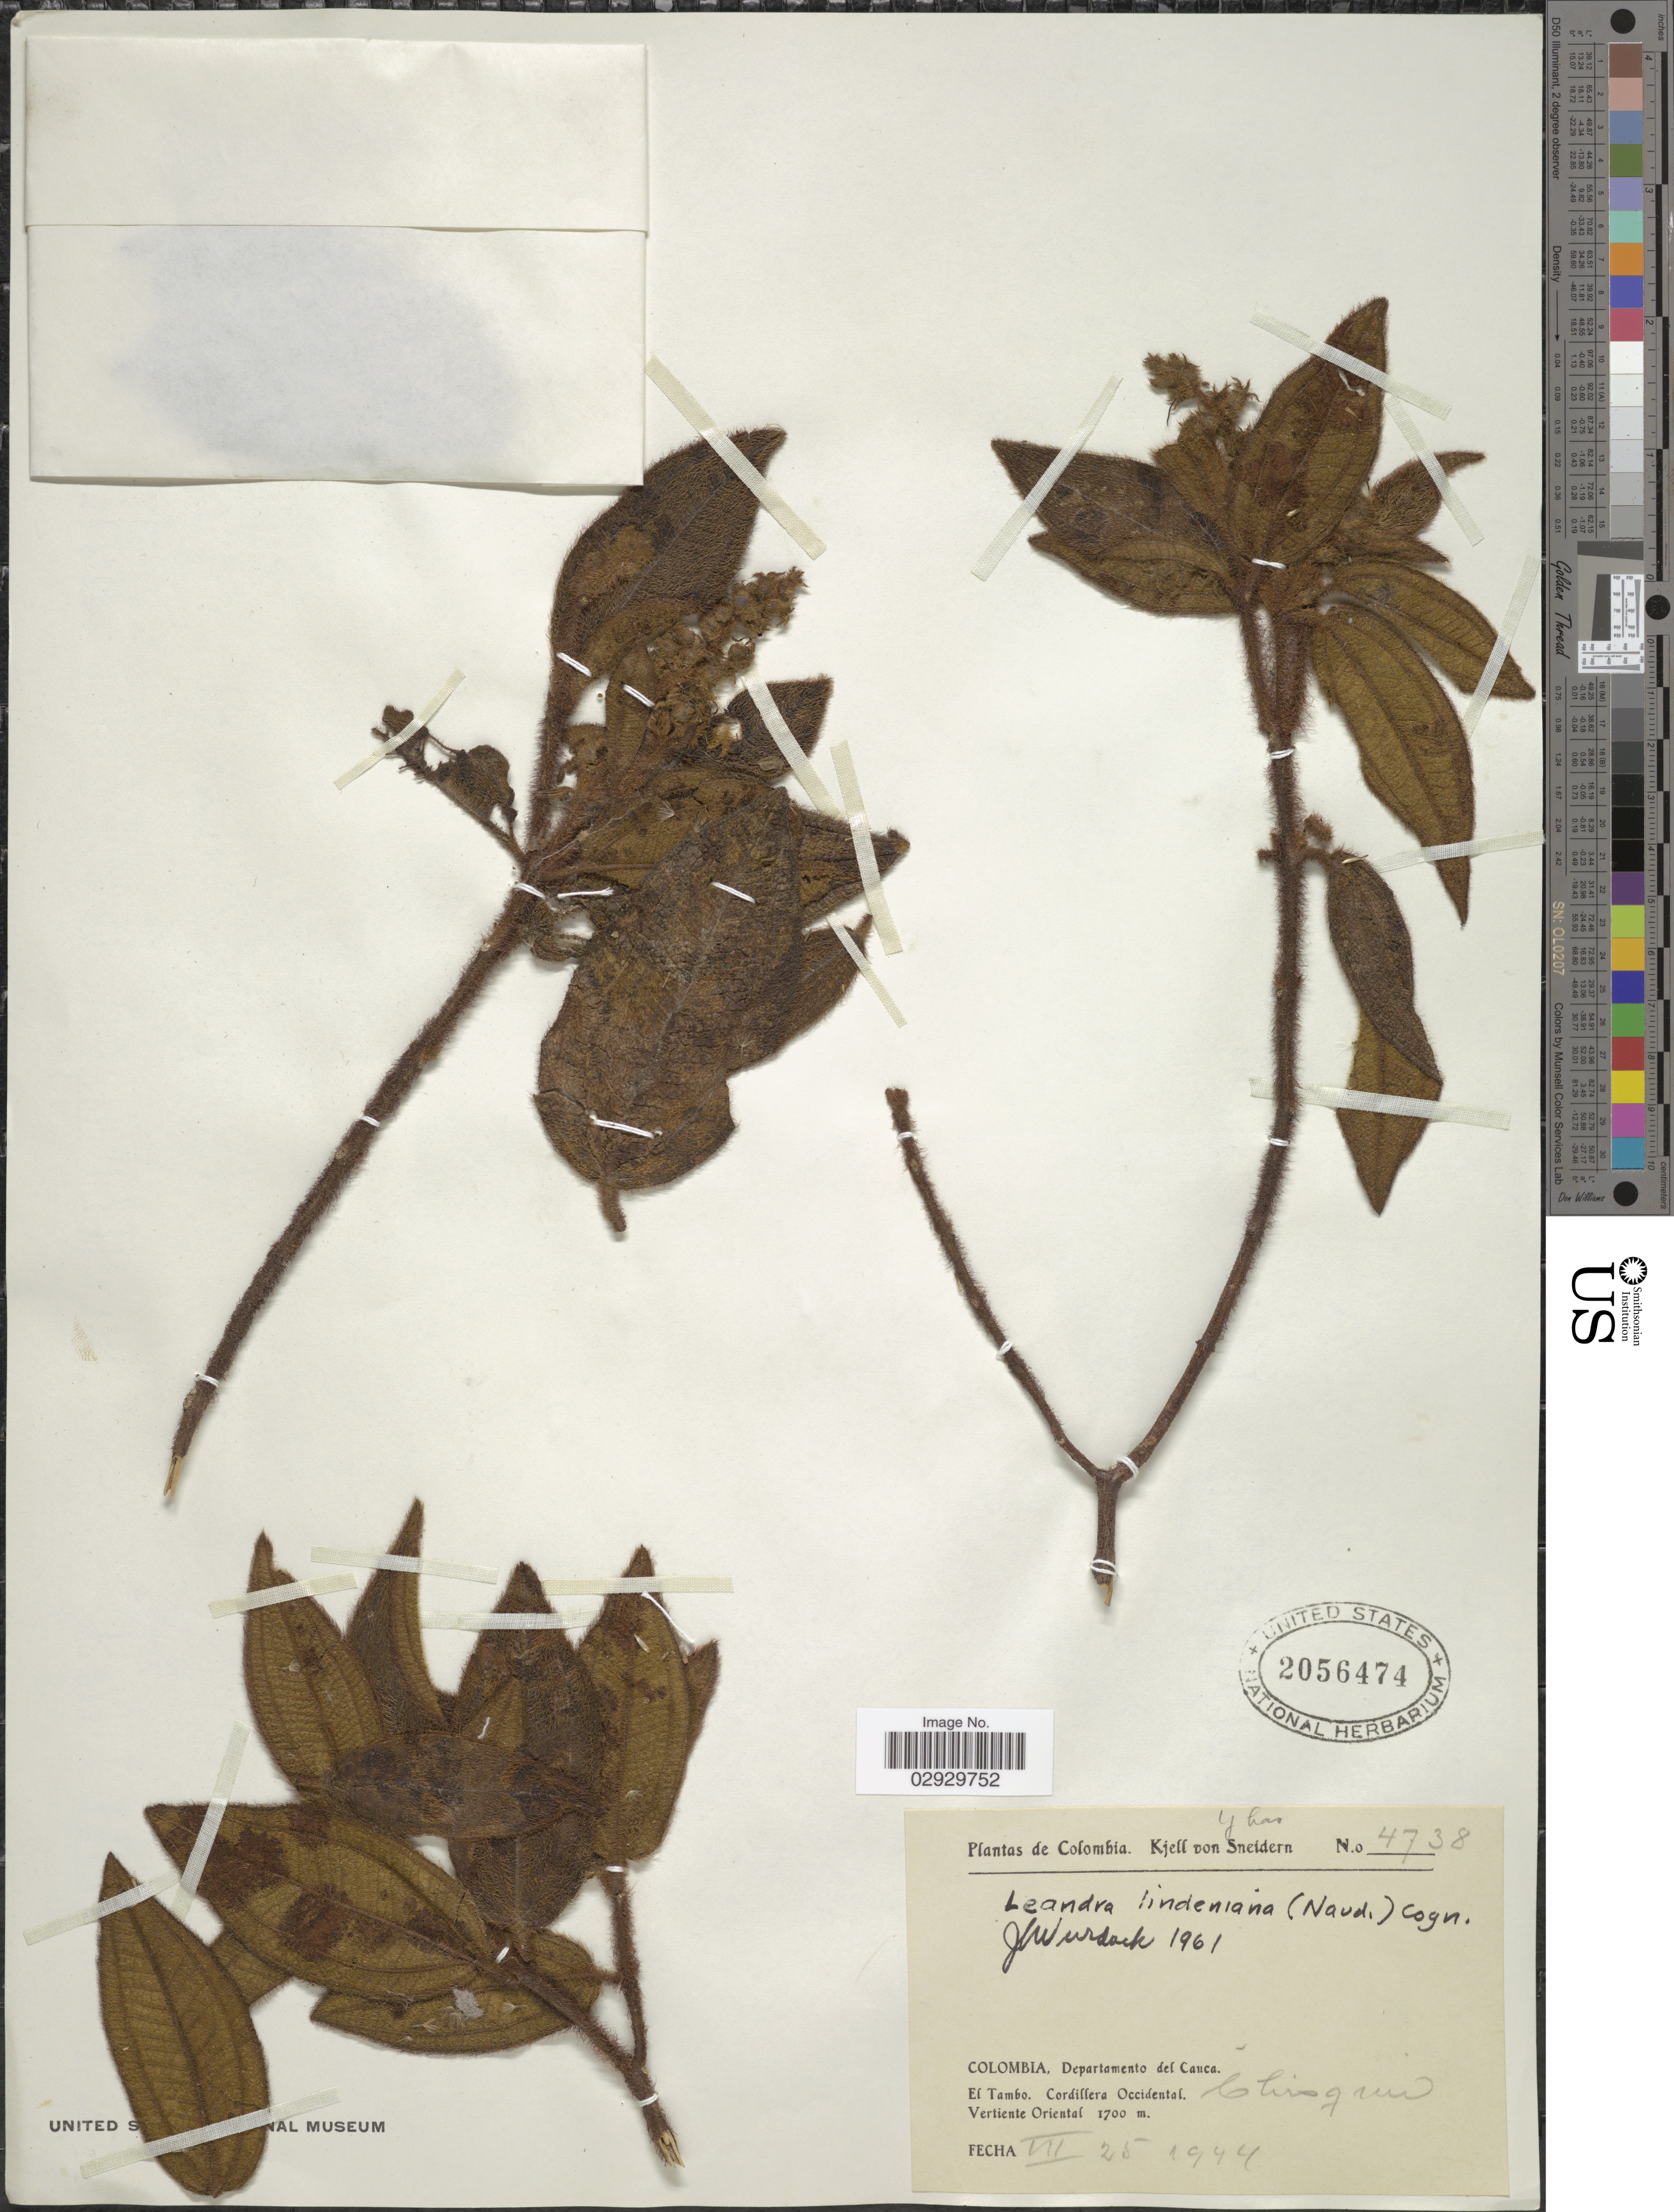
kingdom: Plantae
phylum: Tracheophyta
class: Magnoliopsida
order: Myrtales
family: Melastomataceae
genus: Leandra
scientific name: Leandra lindeniana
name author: (Naudin) Cogn.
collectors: K. von Sneidern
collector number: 4738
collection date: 1944-07-25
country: Colombia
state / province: Cauca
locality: El Tambo. Cordillera Occidental. Chisqus.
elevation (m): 1700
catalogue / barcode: US 2056474